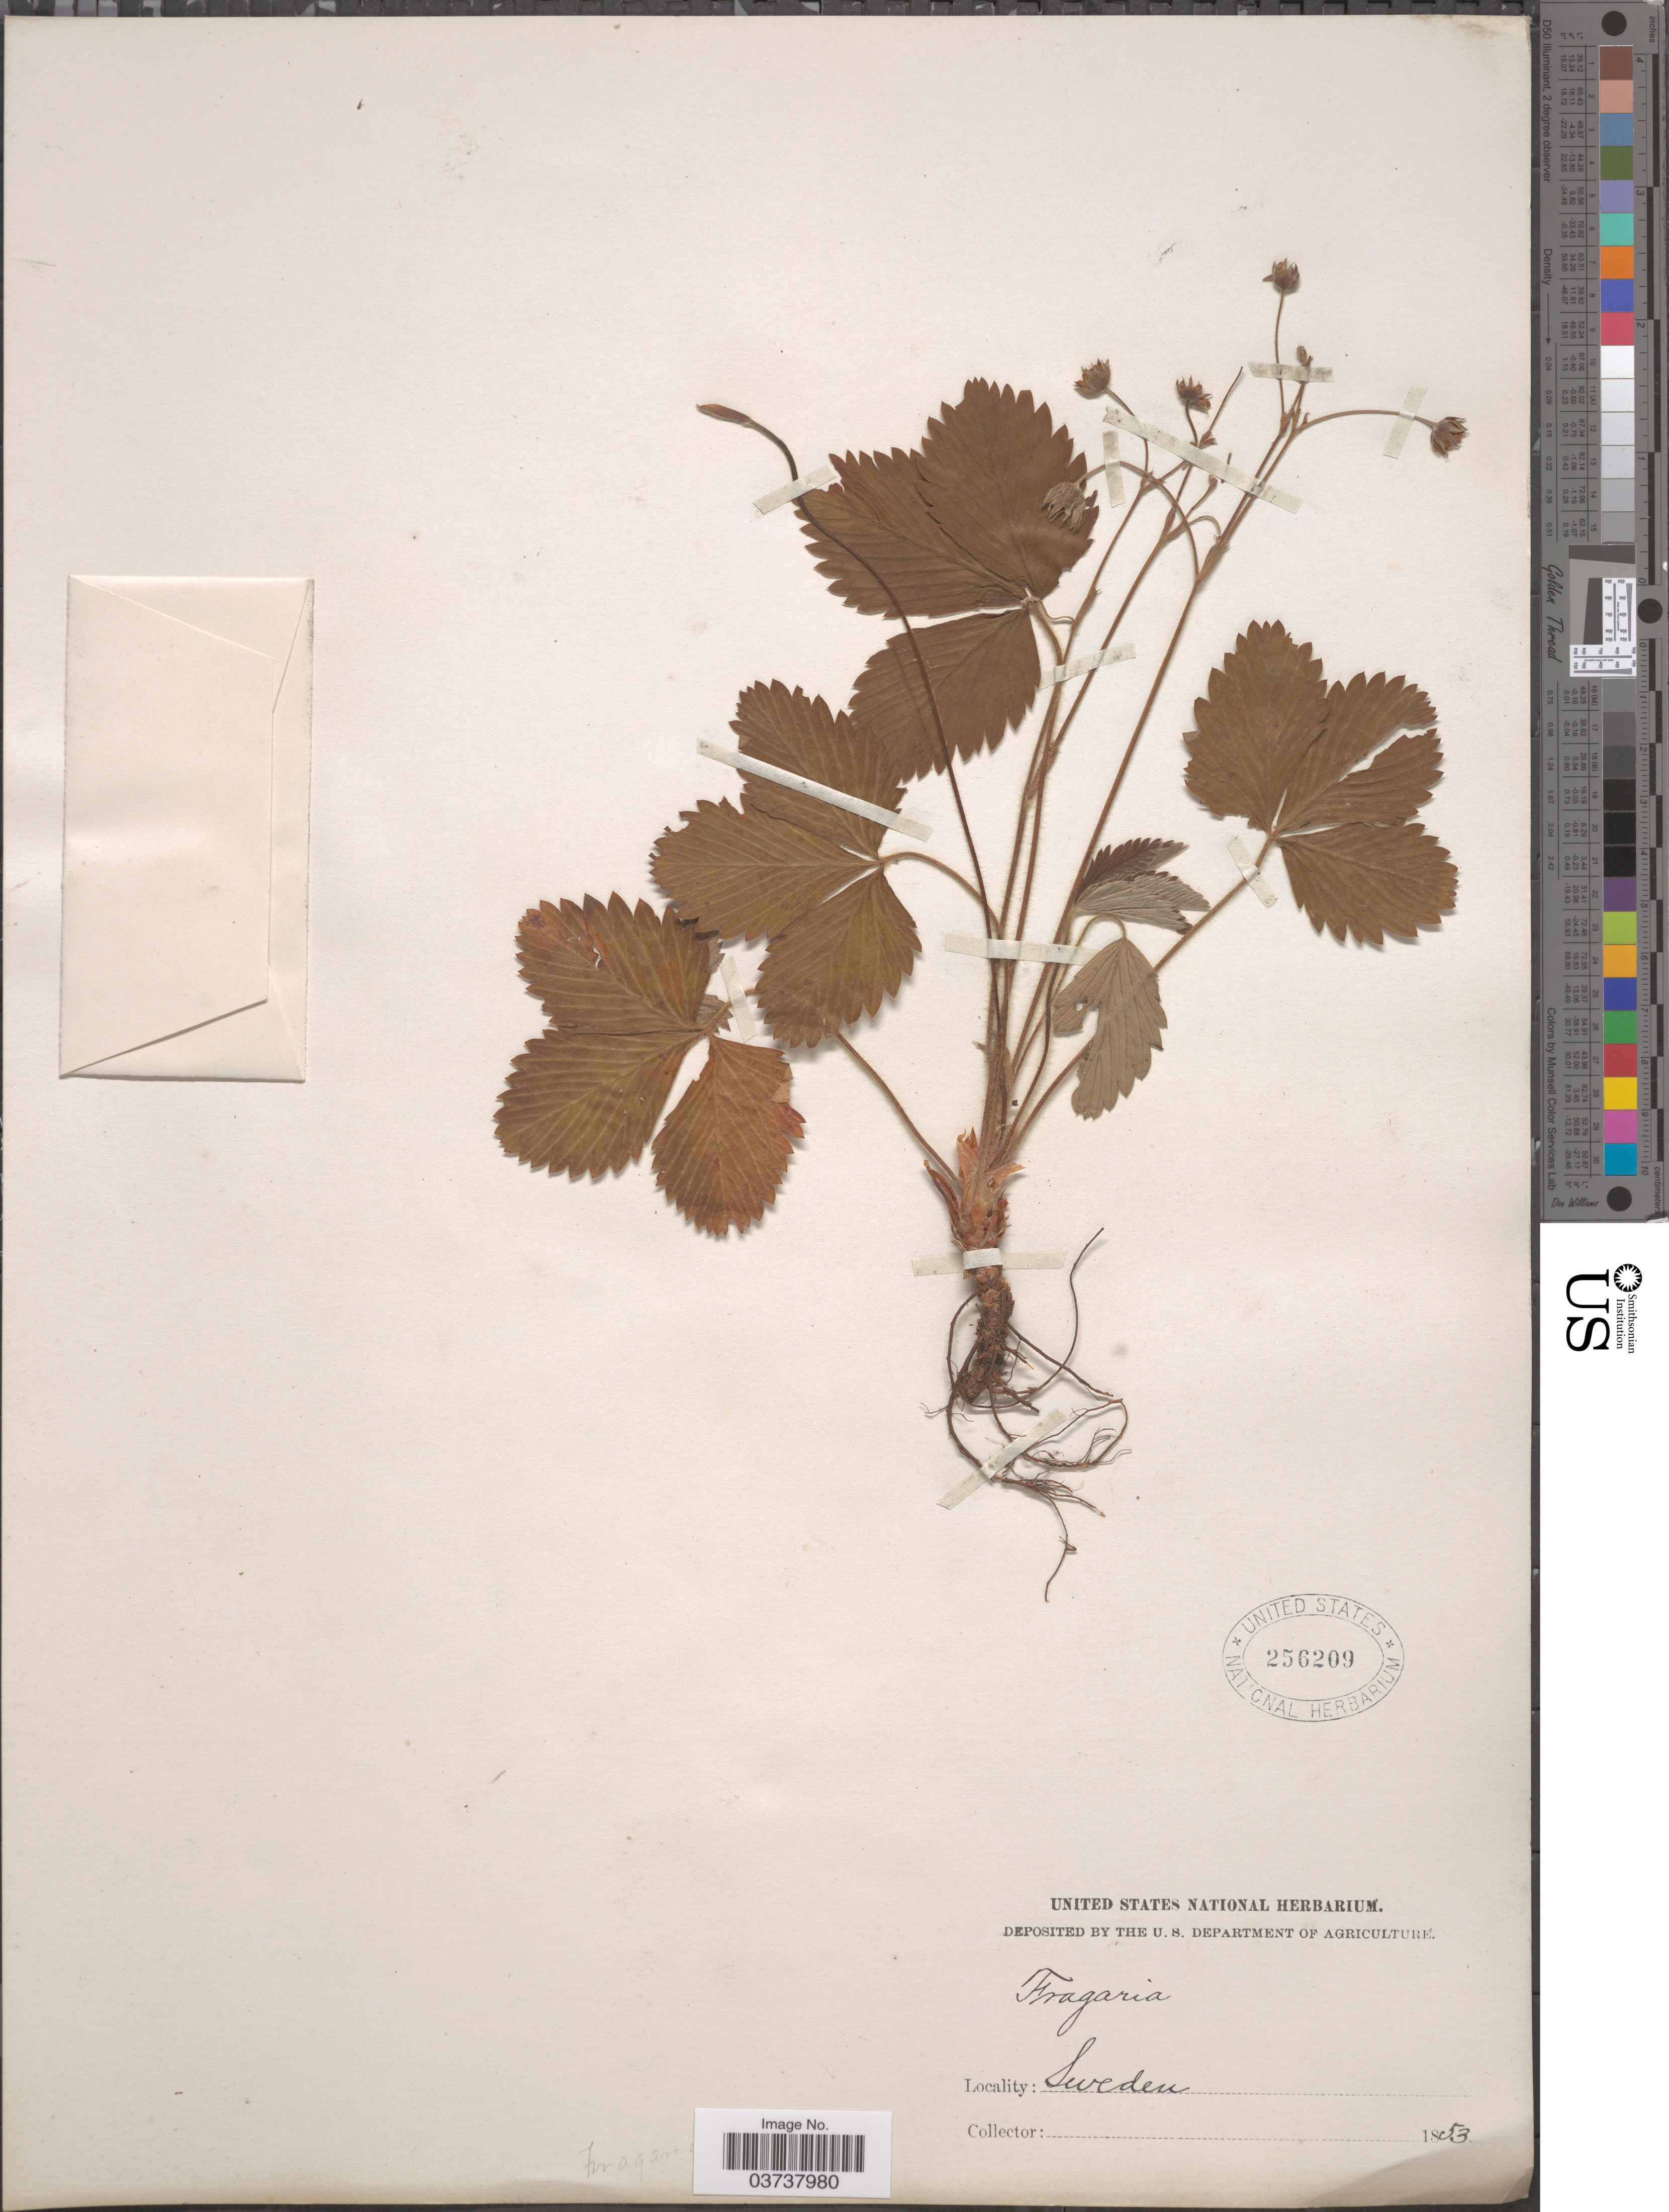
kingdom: Plantae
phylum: Tracheophyta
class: Magnoliopsida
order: Rosales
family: Rosaceae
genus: Fragaria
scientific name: Fragaria sp.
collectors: ex herb. United States National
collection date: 1853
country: Sweden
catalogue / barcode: US 256209